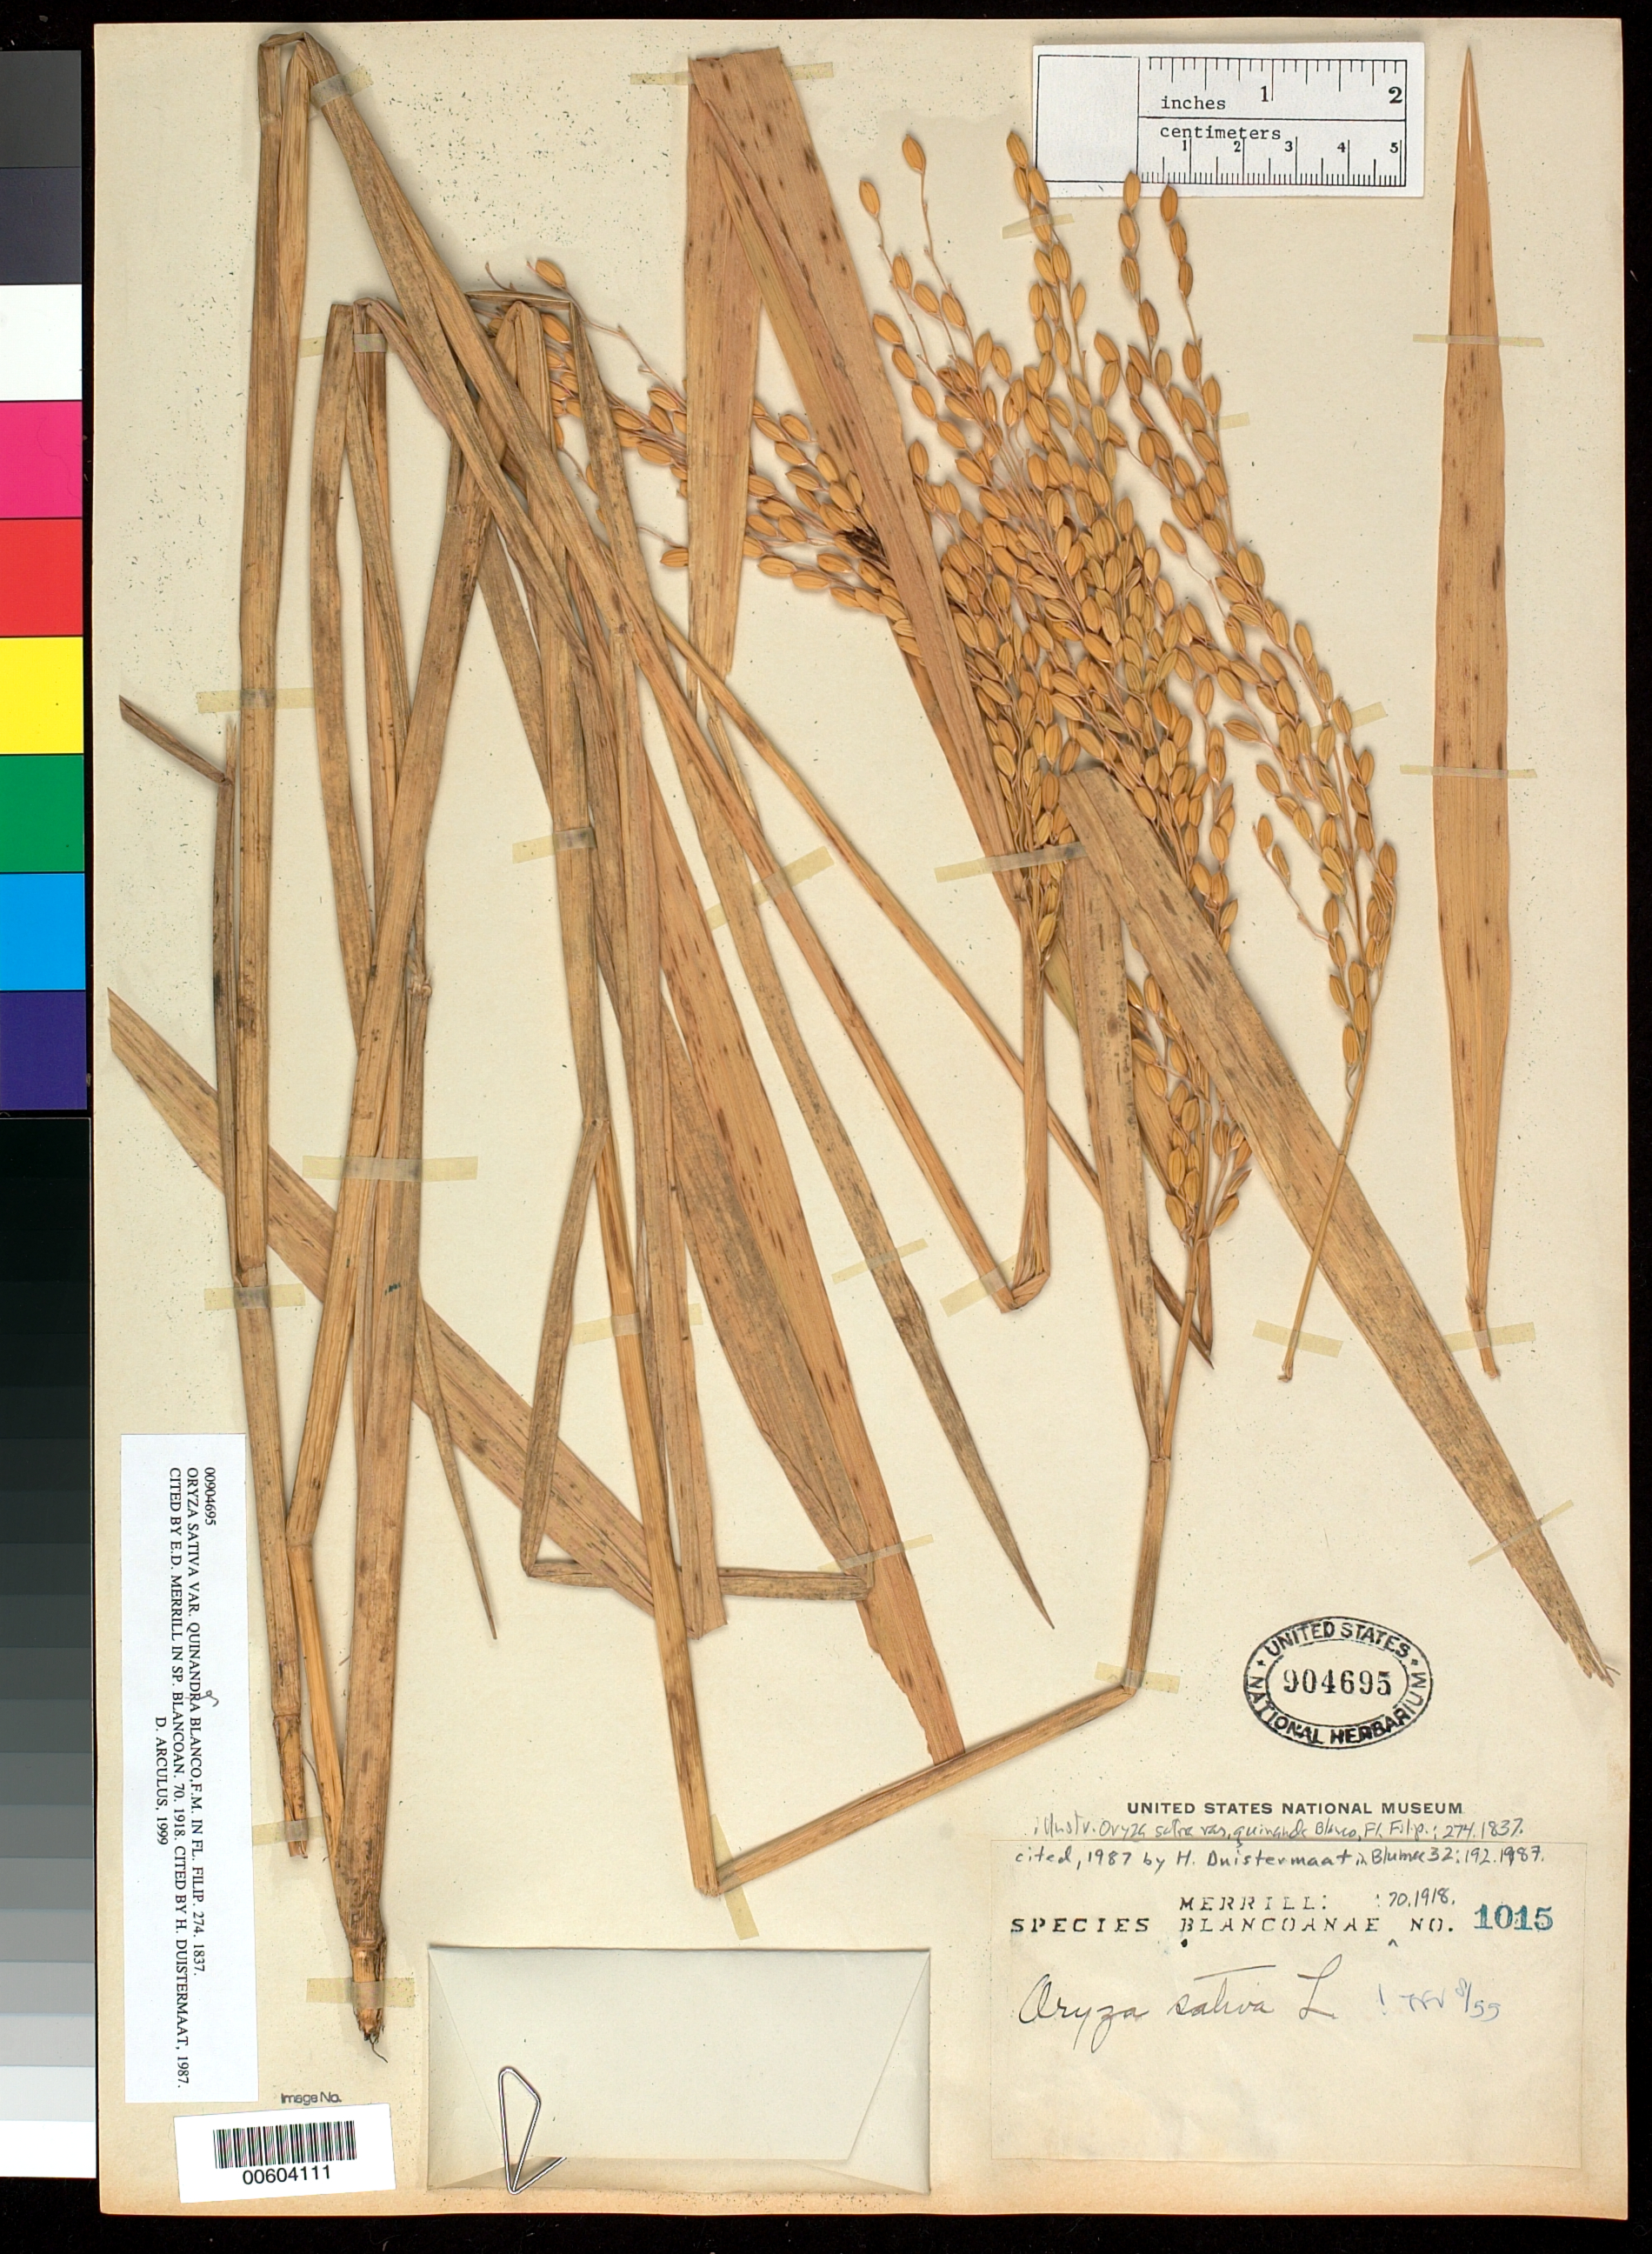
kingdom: Plantae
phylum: Tracheophyta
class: Liliopsida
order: Poales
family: Poaceae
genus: Oryza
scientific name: Oryza sativa var. quinandra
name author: Blanco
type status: Isoneotype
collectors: E. D. Merrill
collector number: Sp. Blancoan. 1015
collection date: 1914-09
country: Philippines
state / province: National Capital Region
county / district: Manila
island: Luzon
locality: Manila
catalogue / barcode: US 904695